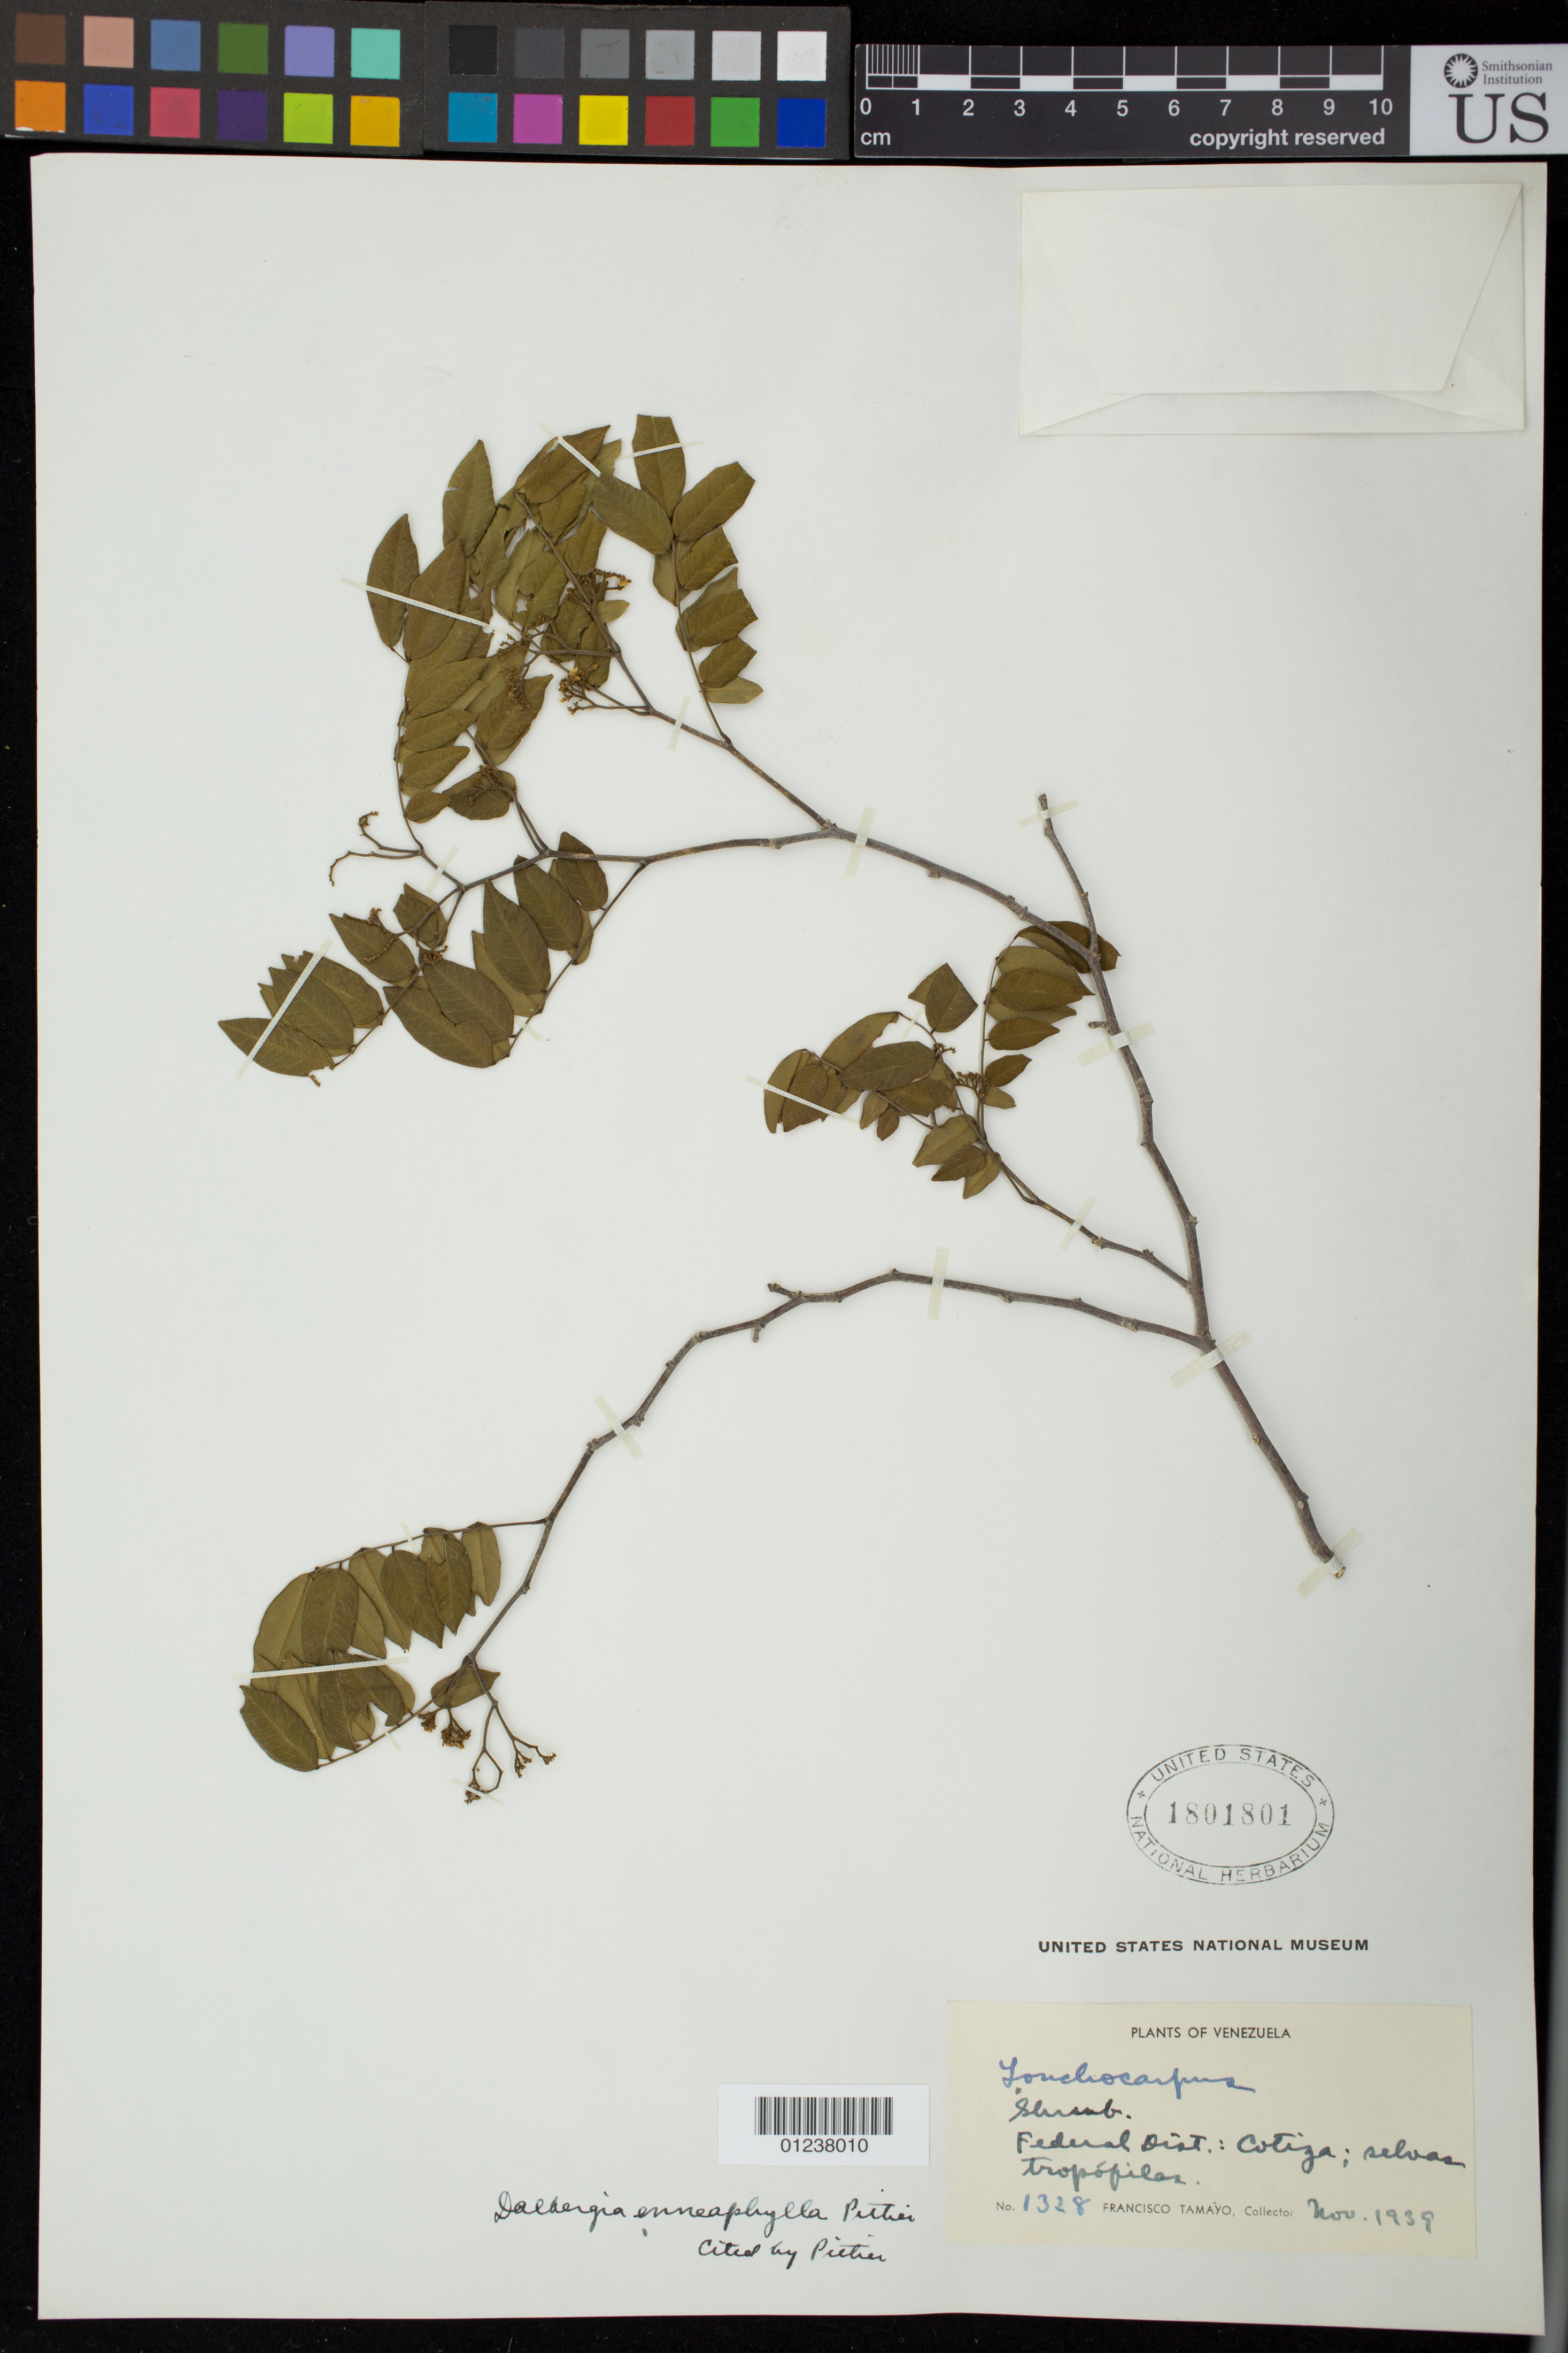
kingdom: Plantae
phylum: Tracheophyta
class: Magnoliopsida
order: Fabales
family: Fabaceae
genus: Dalbergia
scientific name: Dalbergia frutescens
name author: (Vell.) Britton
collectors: F. Tamayo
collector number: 1328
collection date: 1939-11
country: Venezuela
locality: Federal Dist.: Cotiza:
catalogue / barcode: US 1801801